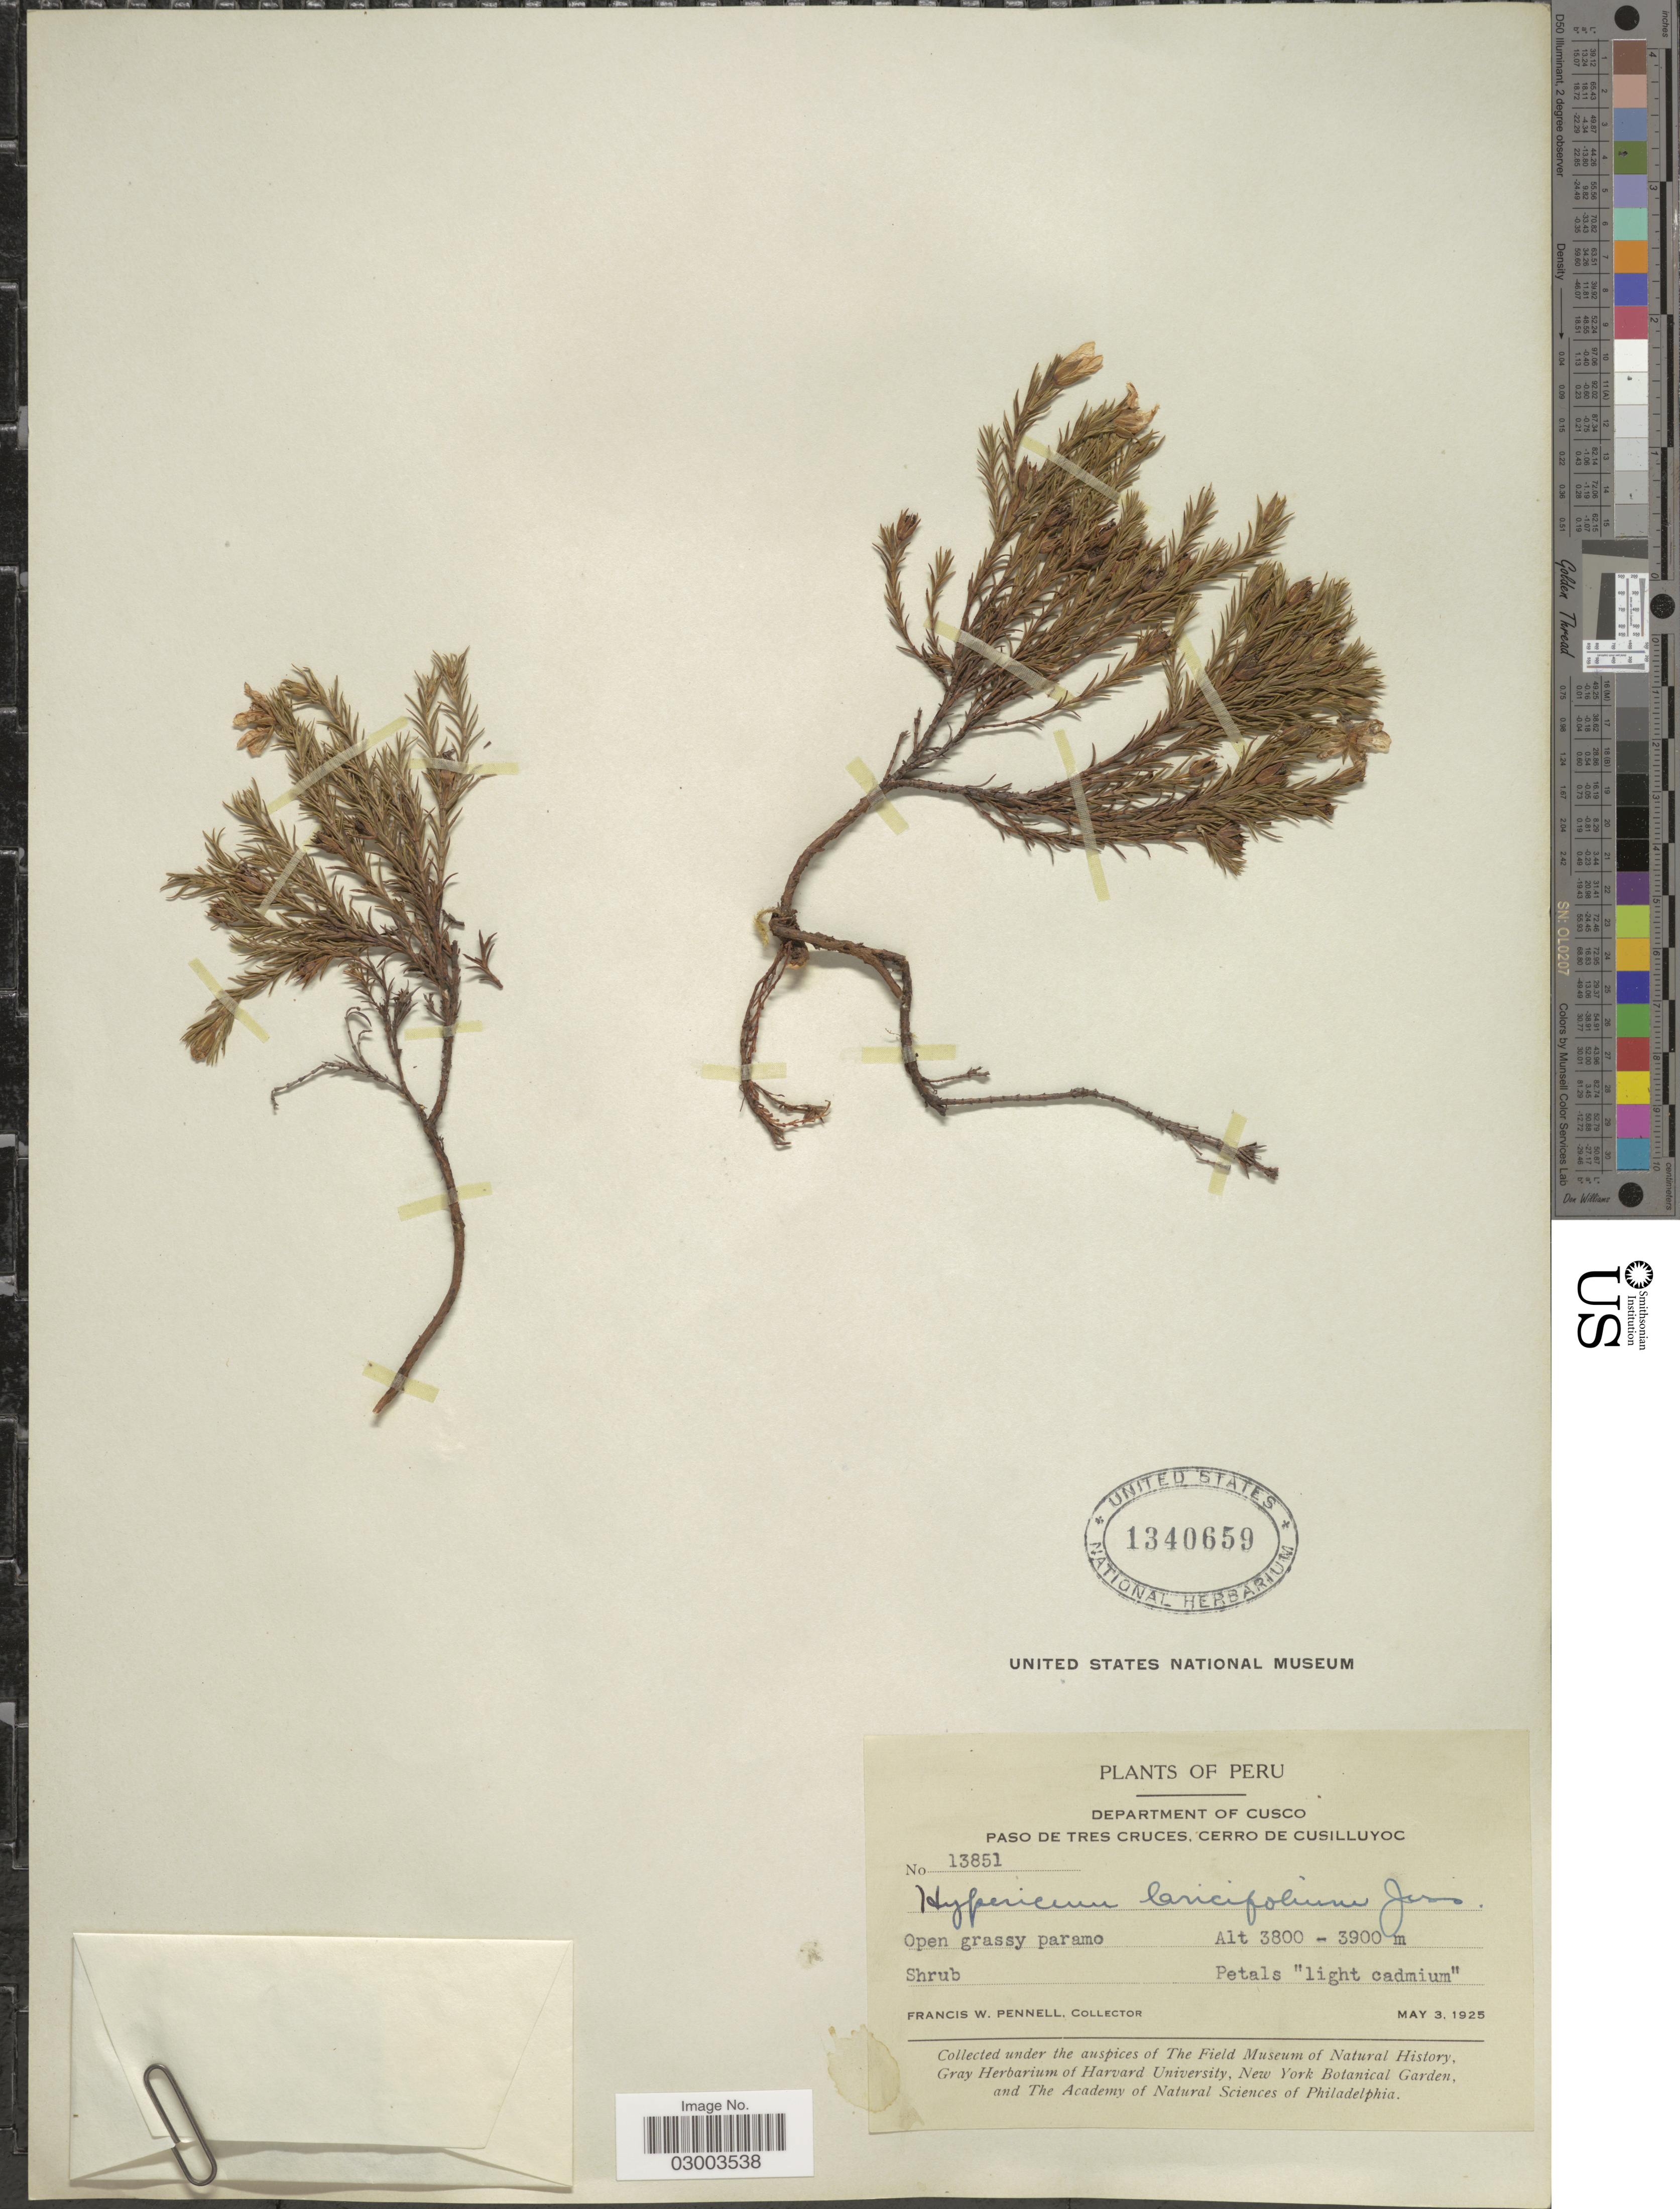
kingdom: Plantae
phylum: Tracheophyta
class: Magnoliopsida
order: Malpighiales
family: Hypericaceae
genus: Hypericum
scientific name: Hypericum andinum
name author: Gleason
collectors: F. W. Pennell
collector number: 13851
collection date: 1925-05-03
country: Peru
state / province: Cusco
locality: Department of Cusco. paso de Tres Cruces, Cerro de Cusilluyoc. Open grassy paramo.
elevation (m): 3800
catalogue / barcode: US 1340659